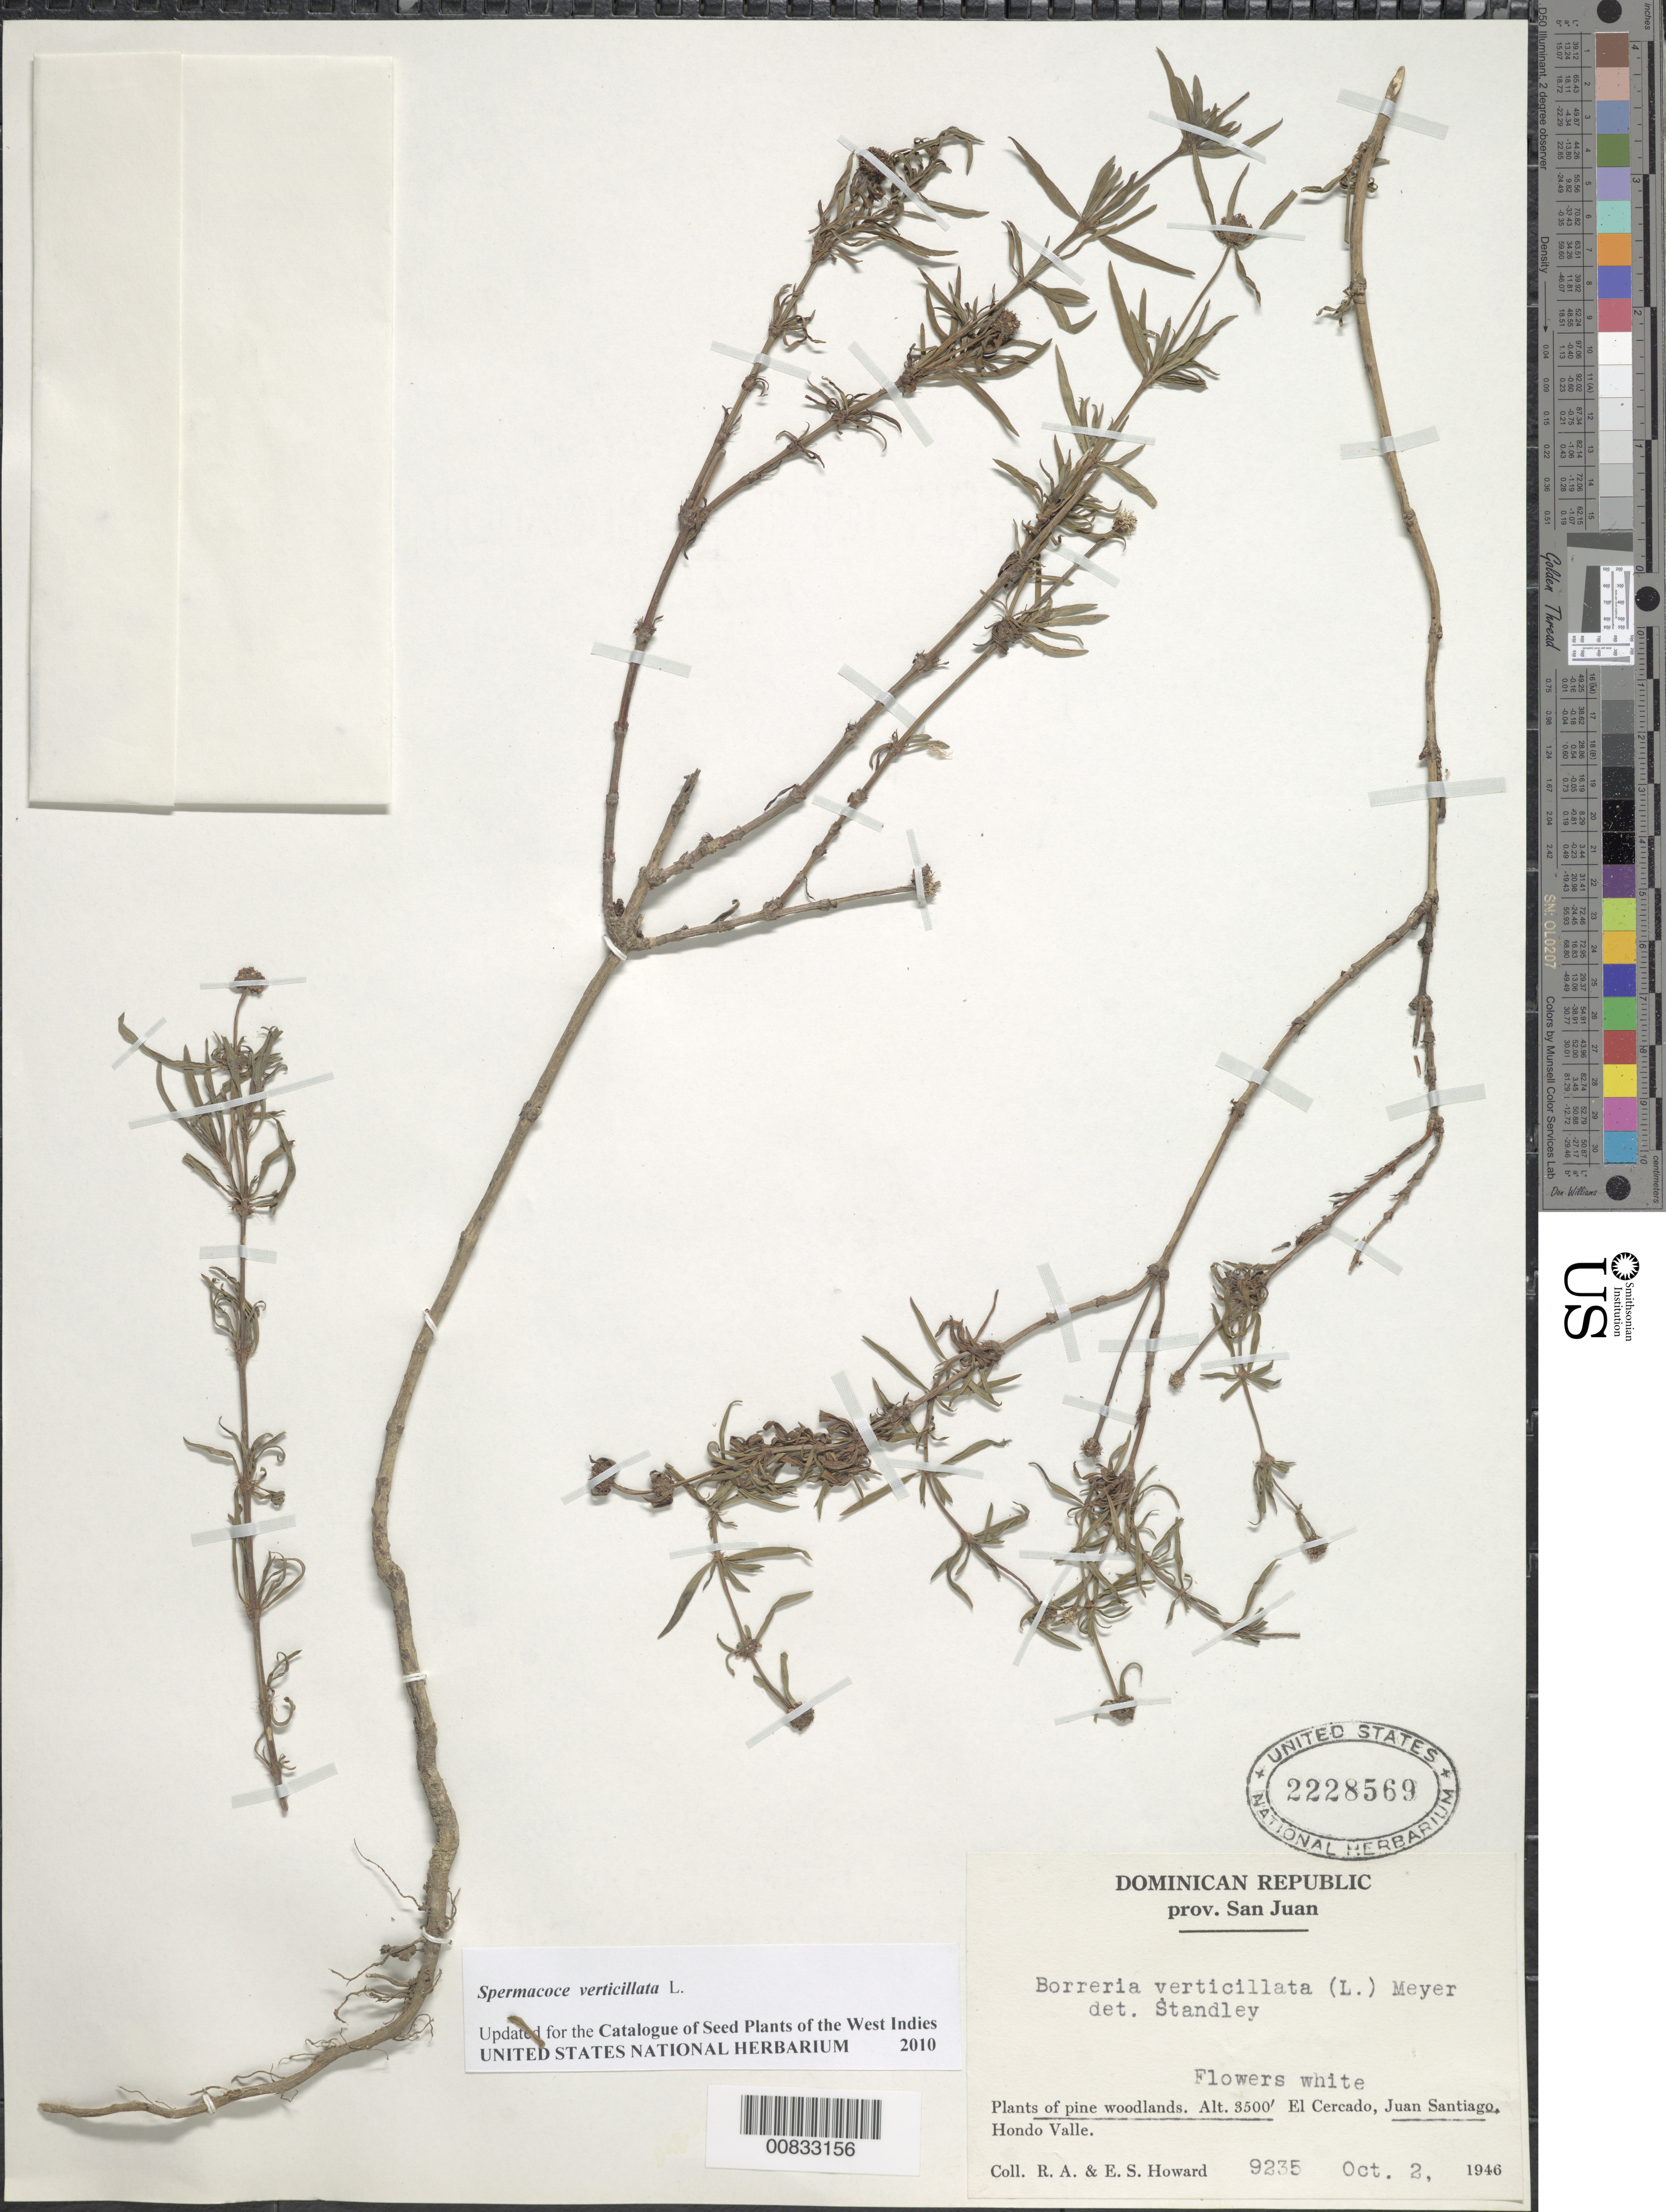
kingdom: Plantae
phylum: Tracheophyta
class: Magnoliopsida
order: Gentianales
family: Rubiaceae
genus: Spermacoce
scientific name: Spermacoce verticillata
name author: L.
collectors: R. A. Howard & E. S. Howard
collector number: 9235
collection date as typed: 02 Oct 1946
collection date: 1946-10-02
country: Dominican Republic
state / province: San Juan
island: Hispaniola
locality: El Cercado, Juan Santiago, Hondo Valle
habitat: Pine woodlands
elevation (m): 10211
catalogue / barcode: US 2228569